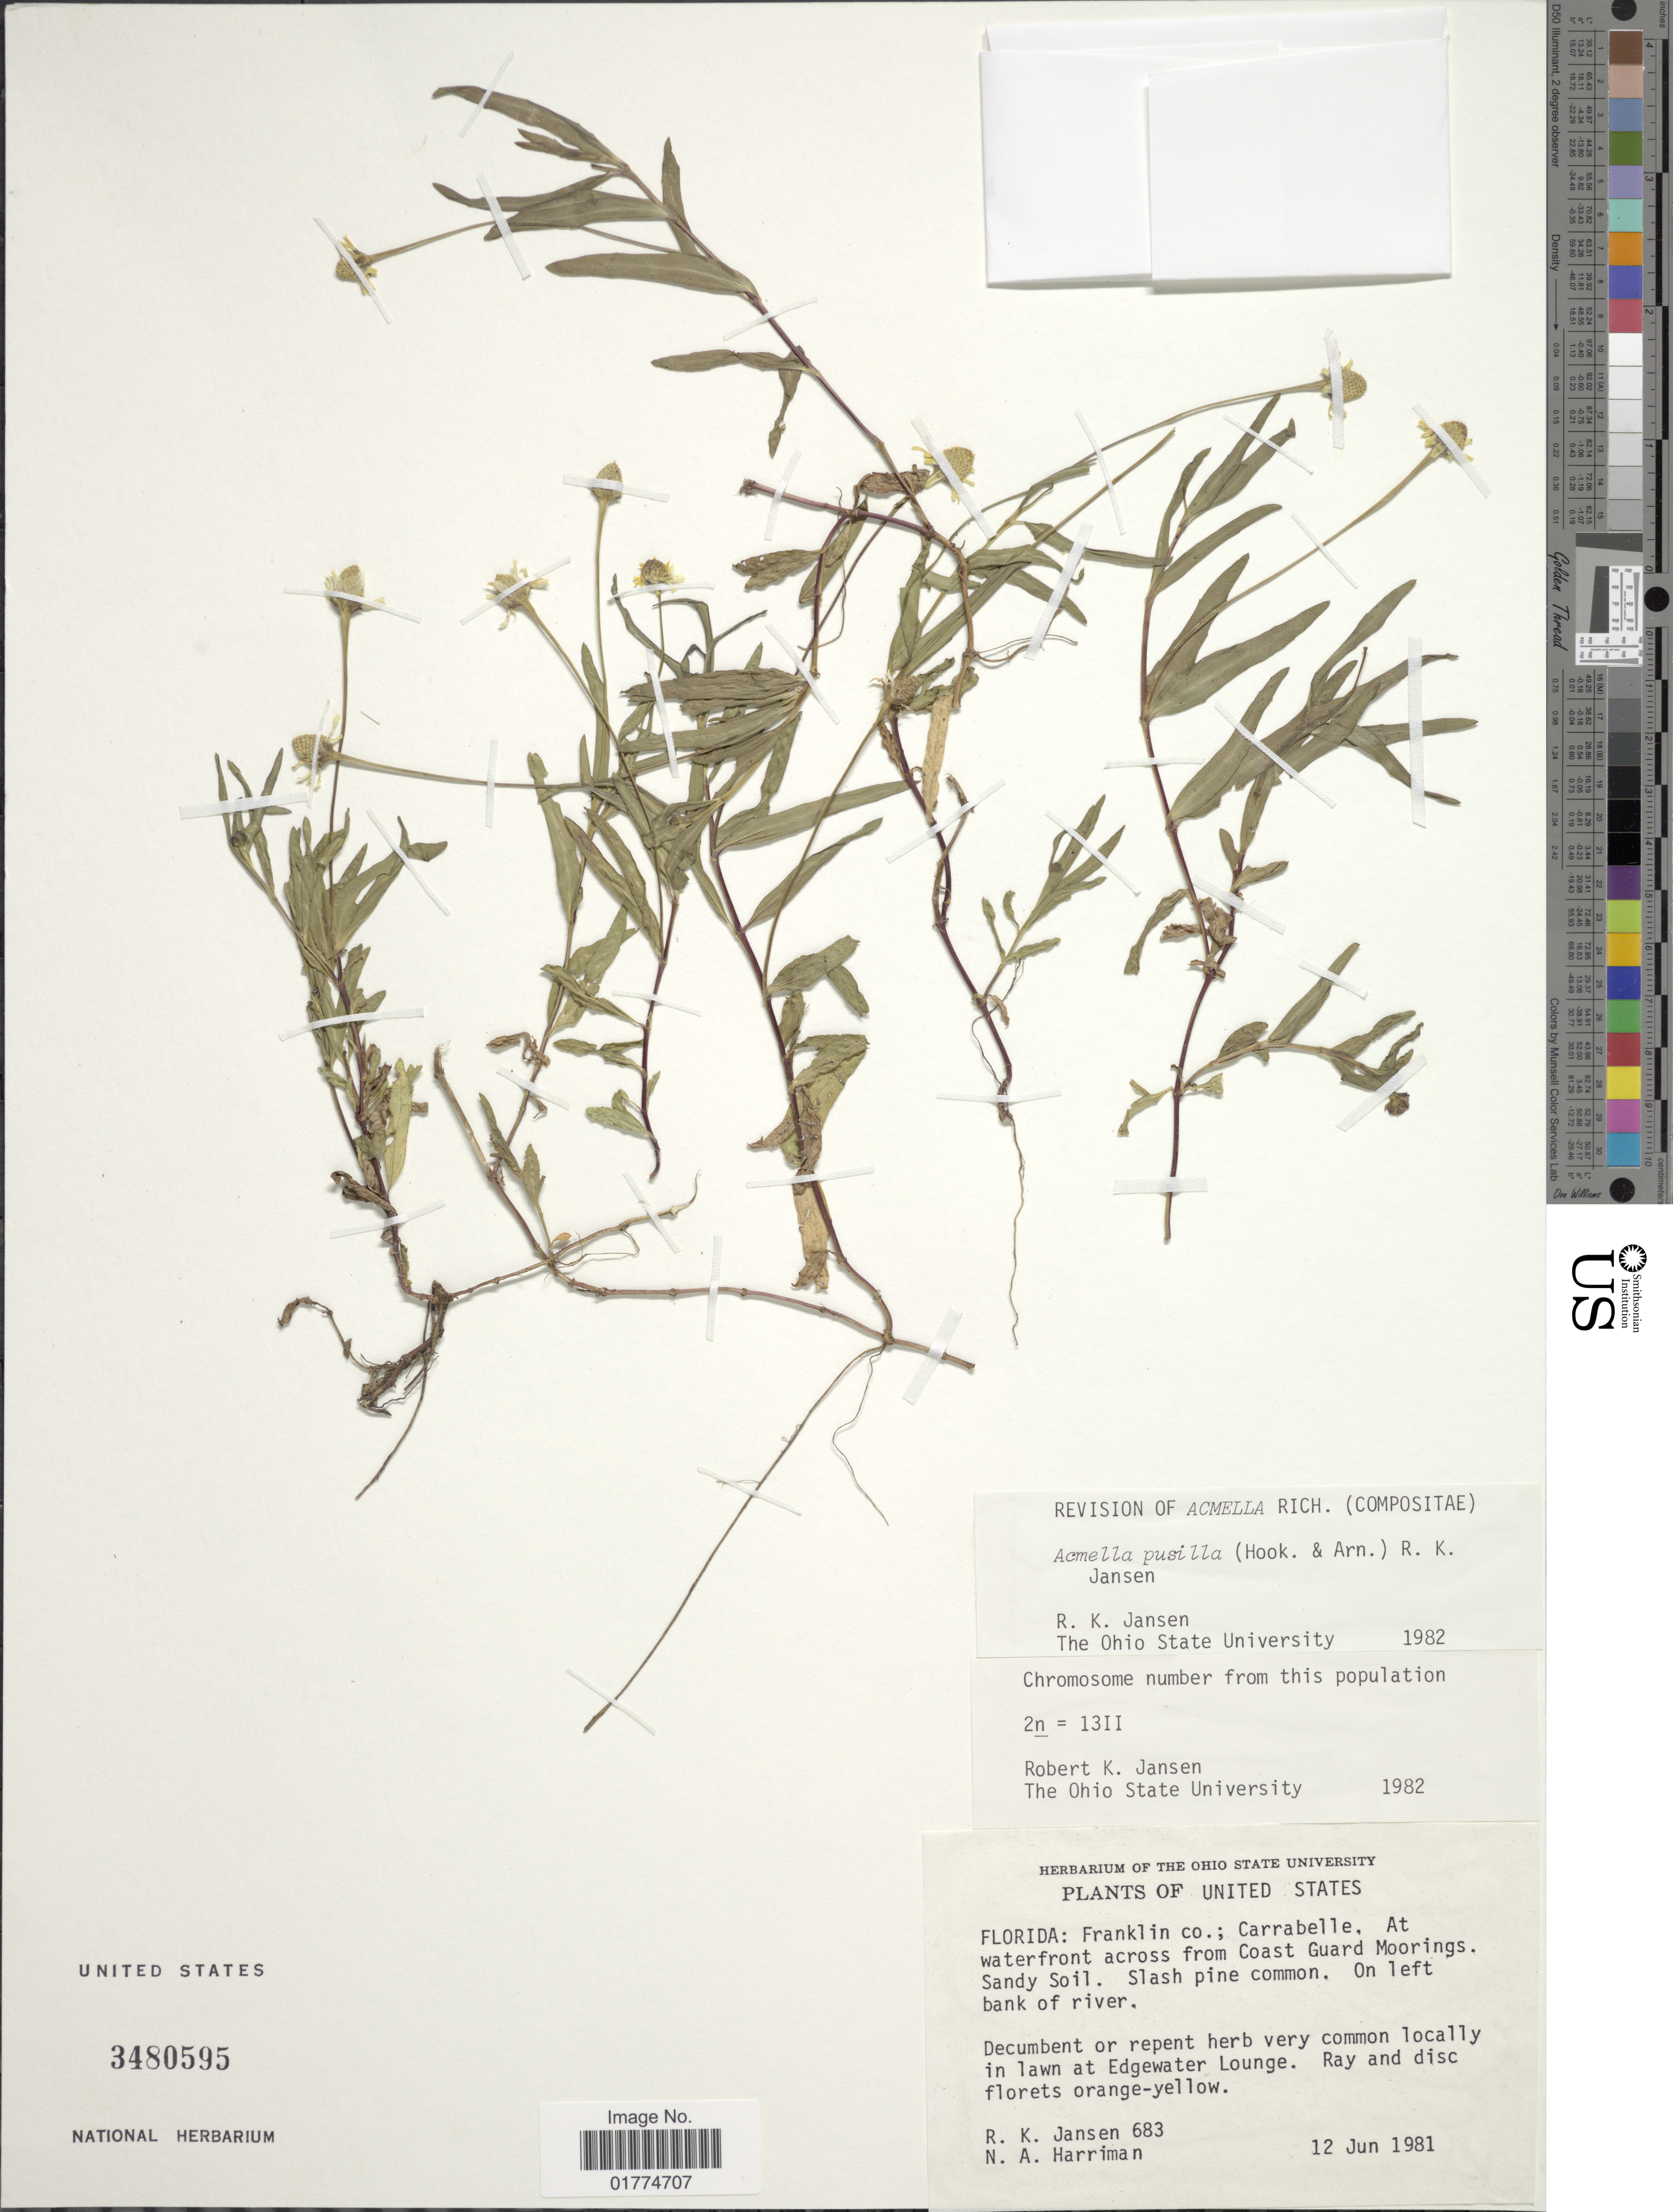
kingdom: Plantae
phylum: Tracheophyta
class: Magnoliopsida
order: Asterales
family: Asteraceae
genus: Acmella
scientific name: Acmella pusilla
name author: (Hook. & Arn.) R.K. Jansen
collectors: R. K. Jansen & N. A. Harriman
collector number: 683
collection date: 1981-06-12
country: United States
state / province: Florida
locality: Franklin Co.: Carrabelle. At waterfront across from Coast Guard Moorings. On left bank of river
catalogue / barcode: US 3480595